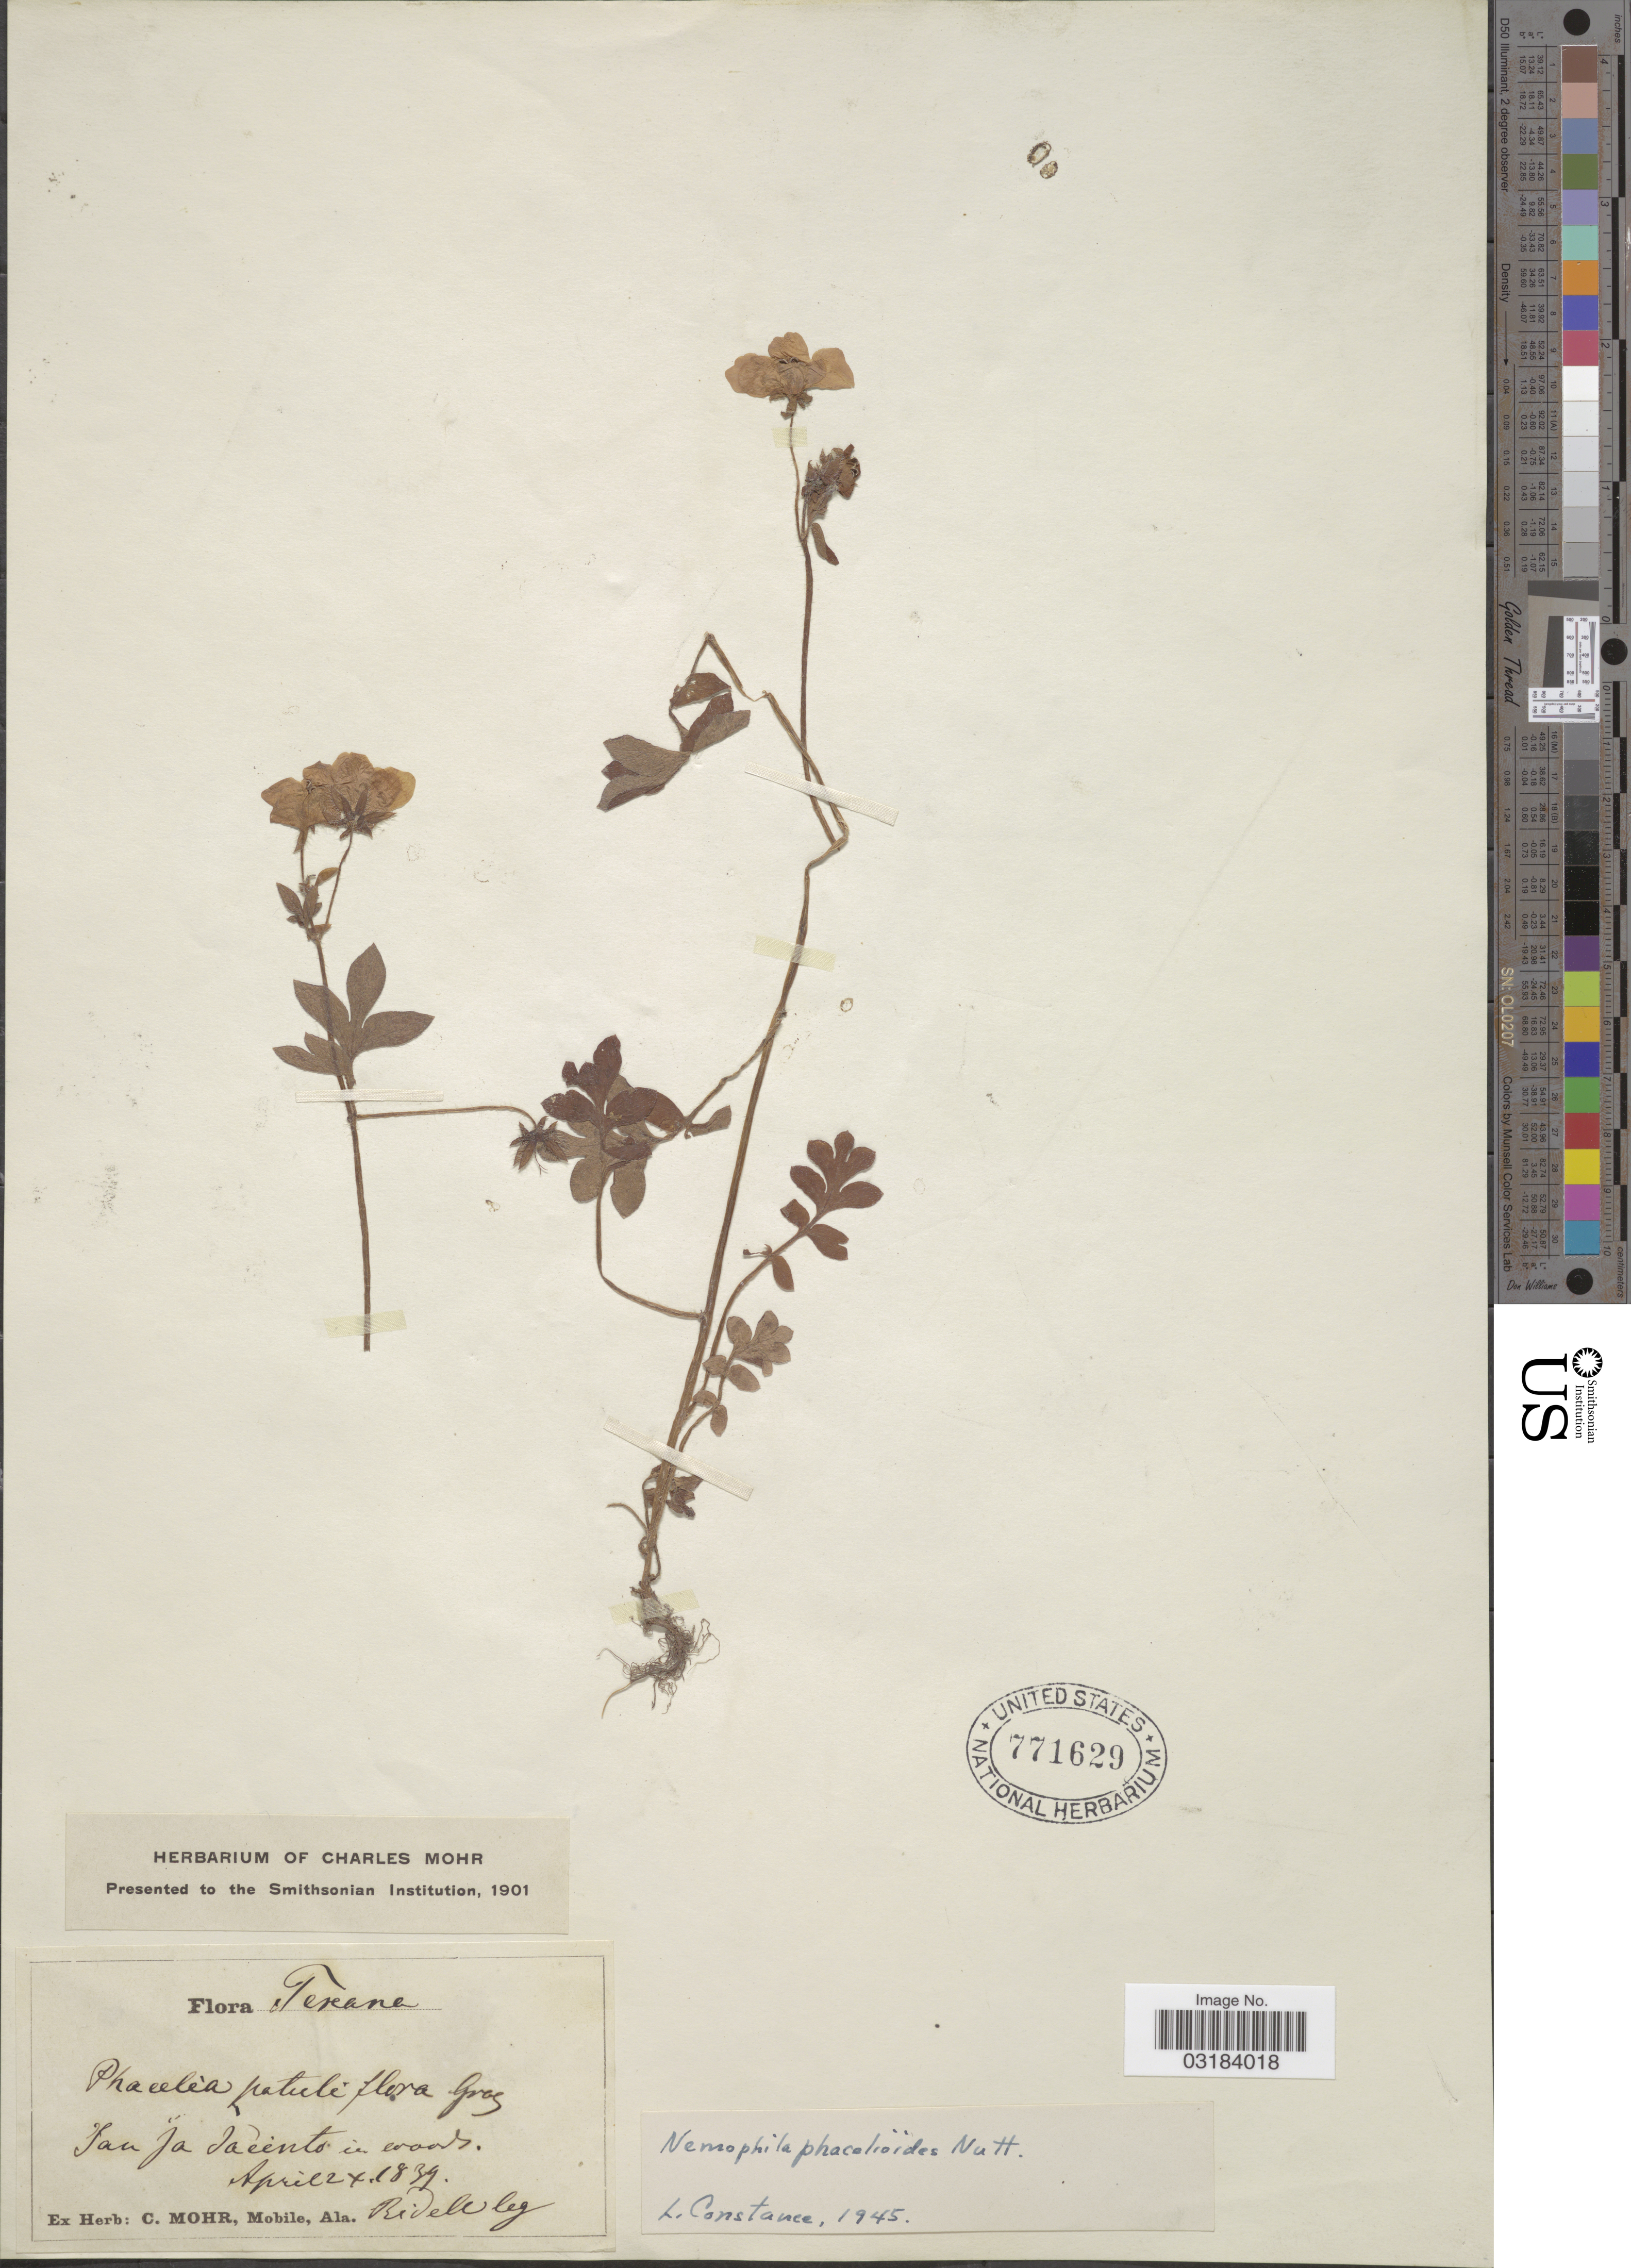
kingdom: Plantae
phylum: Tracheophyta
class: Magnoliopsida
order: Boraginales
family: Hydrophyllaceae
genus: Nemophila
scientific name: Nemophila phacelioides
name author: W.P.C. Barton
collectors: -. Ridele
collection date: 1839-04-24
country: United States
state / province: Texas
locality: San la Jacinto.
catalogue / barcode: US 771629